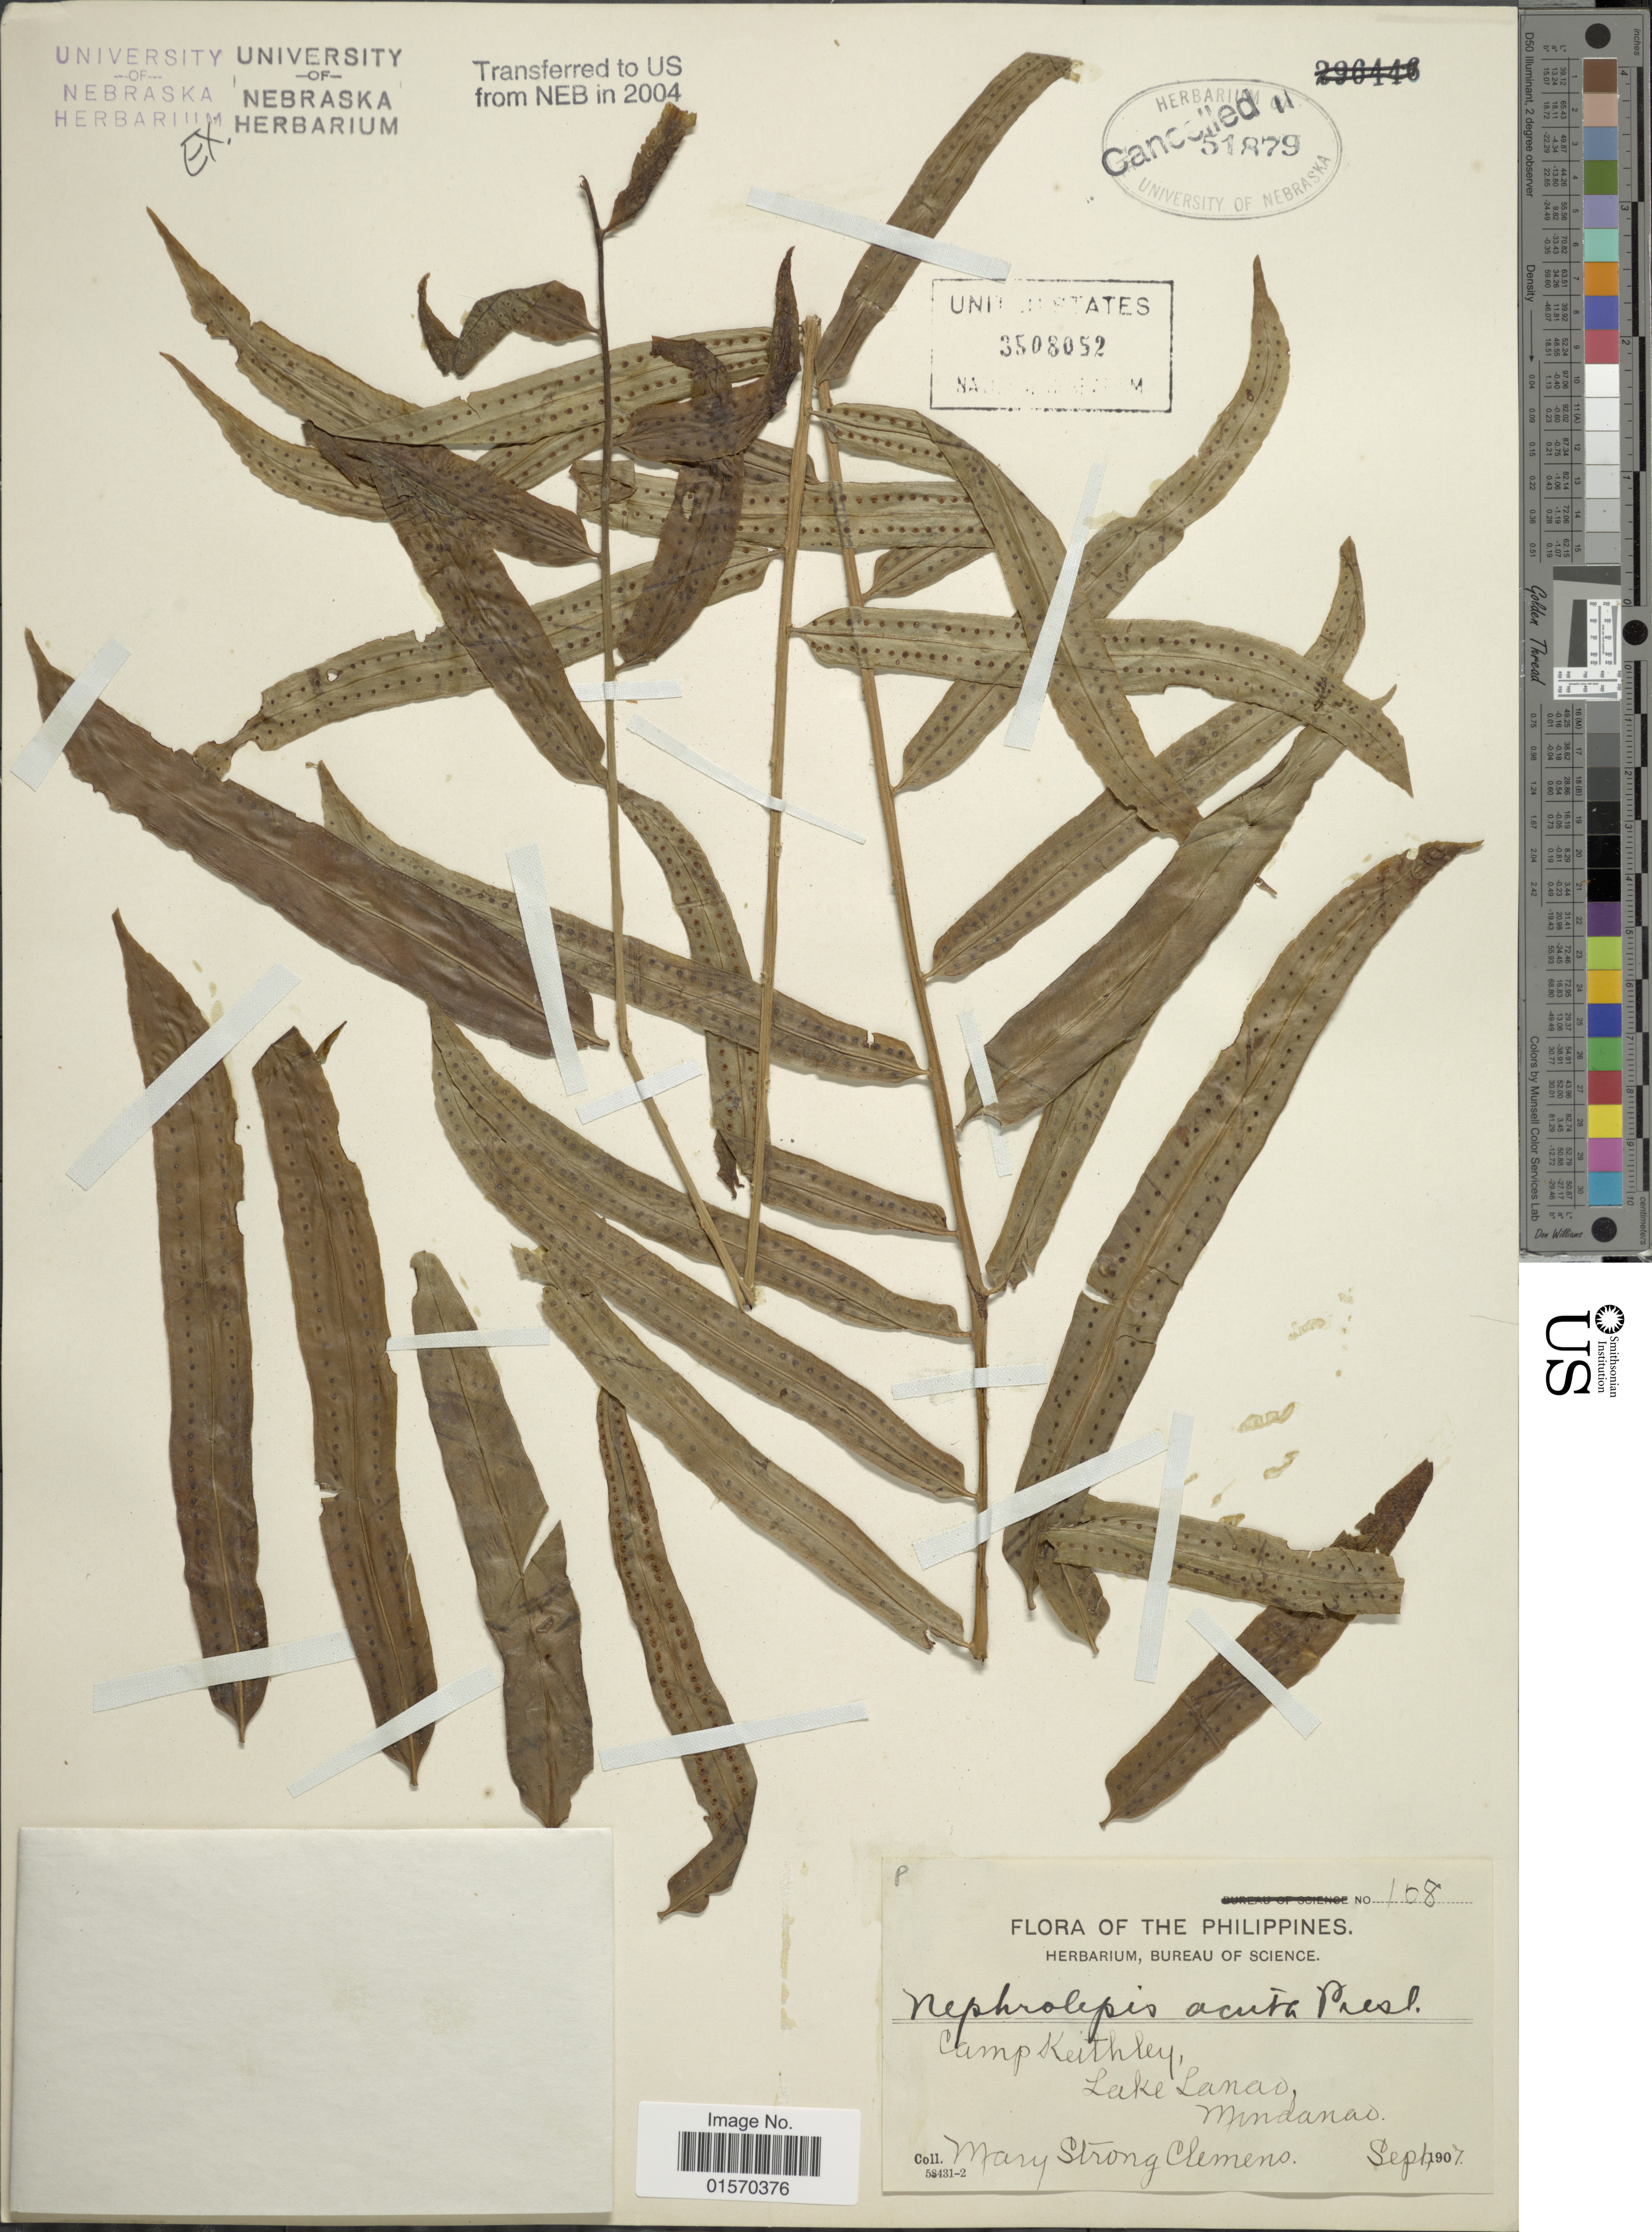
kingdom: Plantae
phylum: Tracheophyta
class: Polypodiopsida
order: Polypodiales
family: Nephrolepidaceae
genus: Nephrolepis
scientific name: Nephrolepis acutifolia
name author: (Desv.) Chr.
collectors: M. S. Clemens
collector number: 108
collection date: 1907-09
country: Philippines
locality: Camp Keithley. Lake Lanao, Mindanao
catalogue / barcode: US 3508052